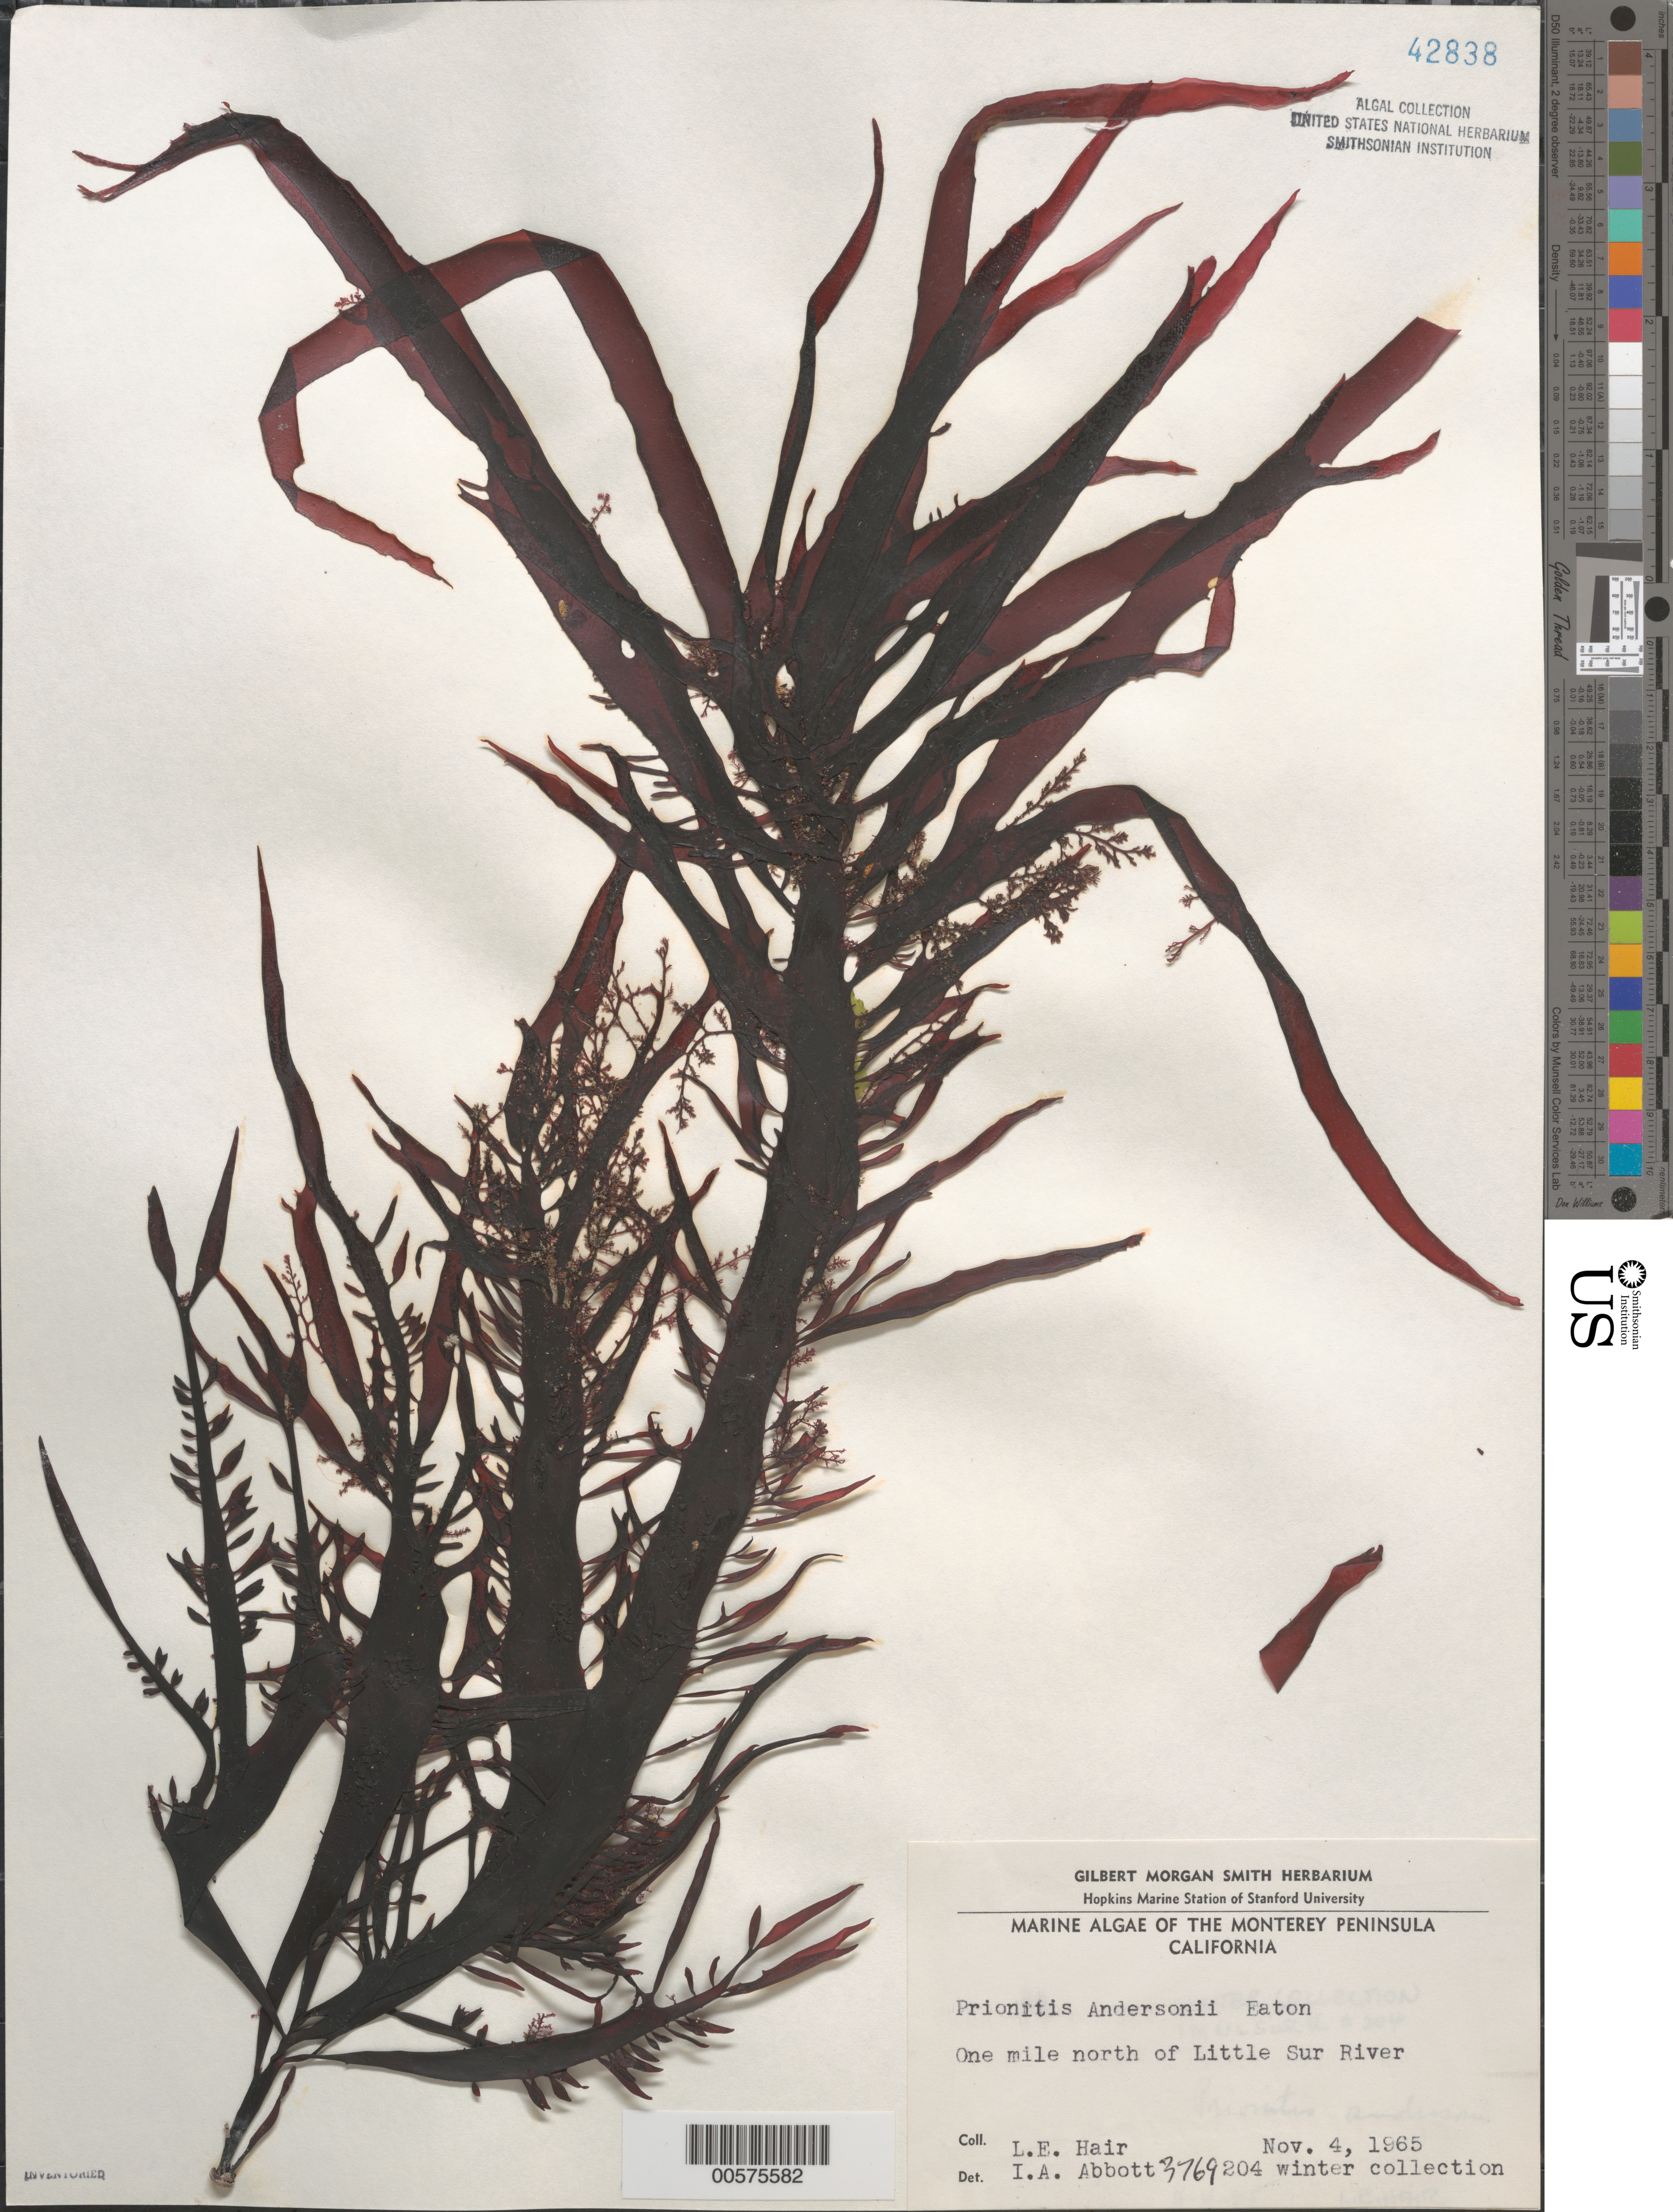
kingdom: Plantae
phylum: Rhodophyta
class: Florideophyceae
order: Cryptonemiales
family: Cryptonemiaceae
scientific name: Prionitis sternbergii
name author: (C. Agardh) J. Agardh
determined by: Algae name updating Project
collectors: L. Hair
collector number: LEH 204 & IAA 3769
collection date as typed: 04 Nov 1965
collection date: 1965-11-04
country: United States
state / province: California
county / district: Monterey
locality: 1 mile north of Little Sur River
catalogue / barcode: US 42838